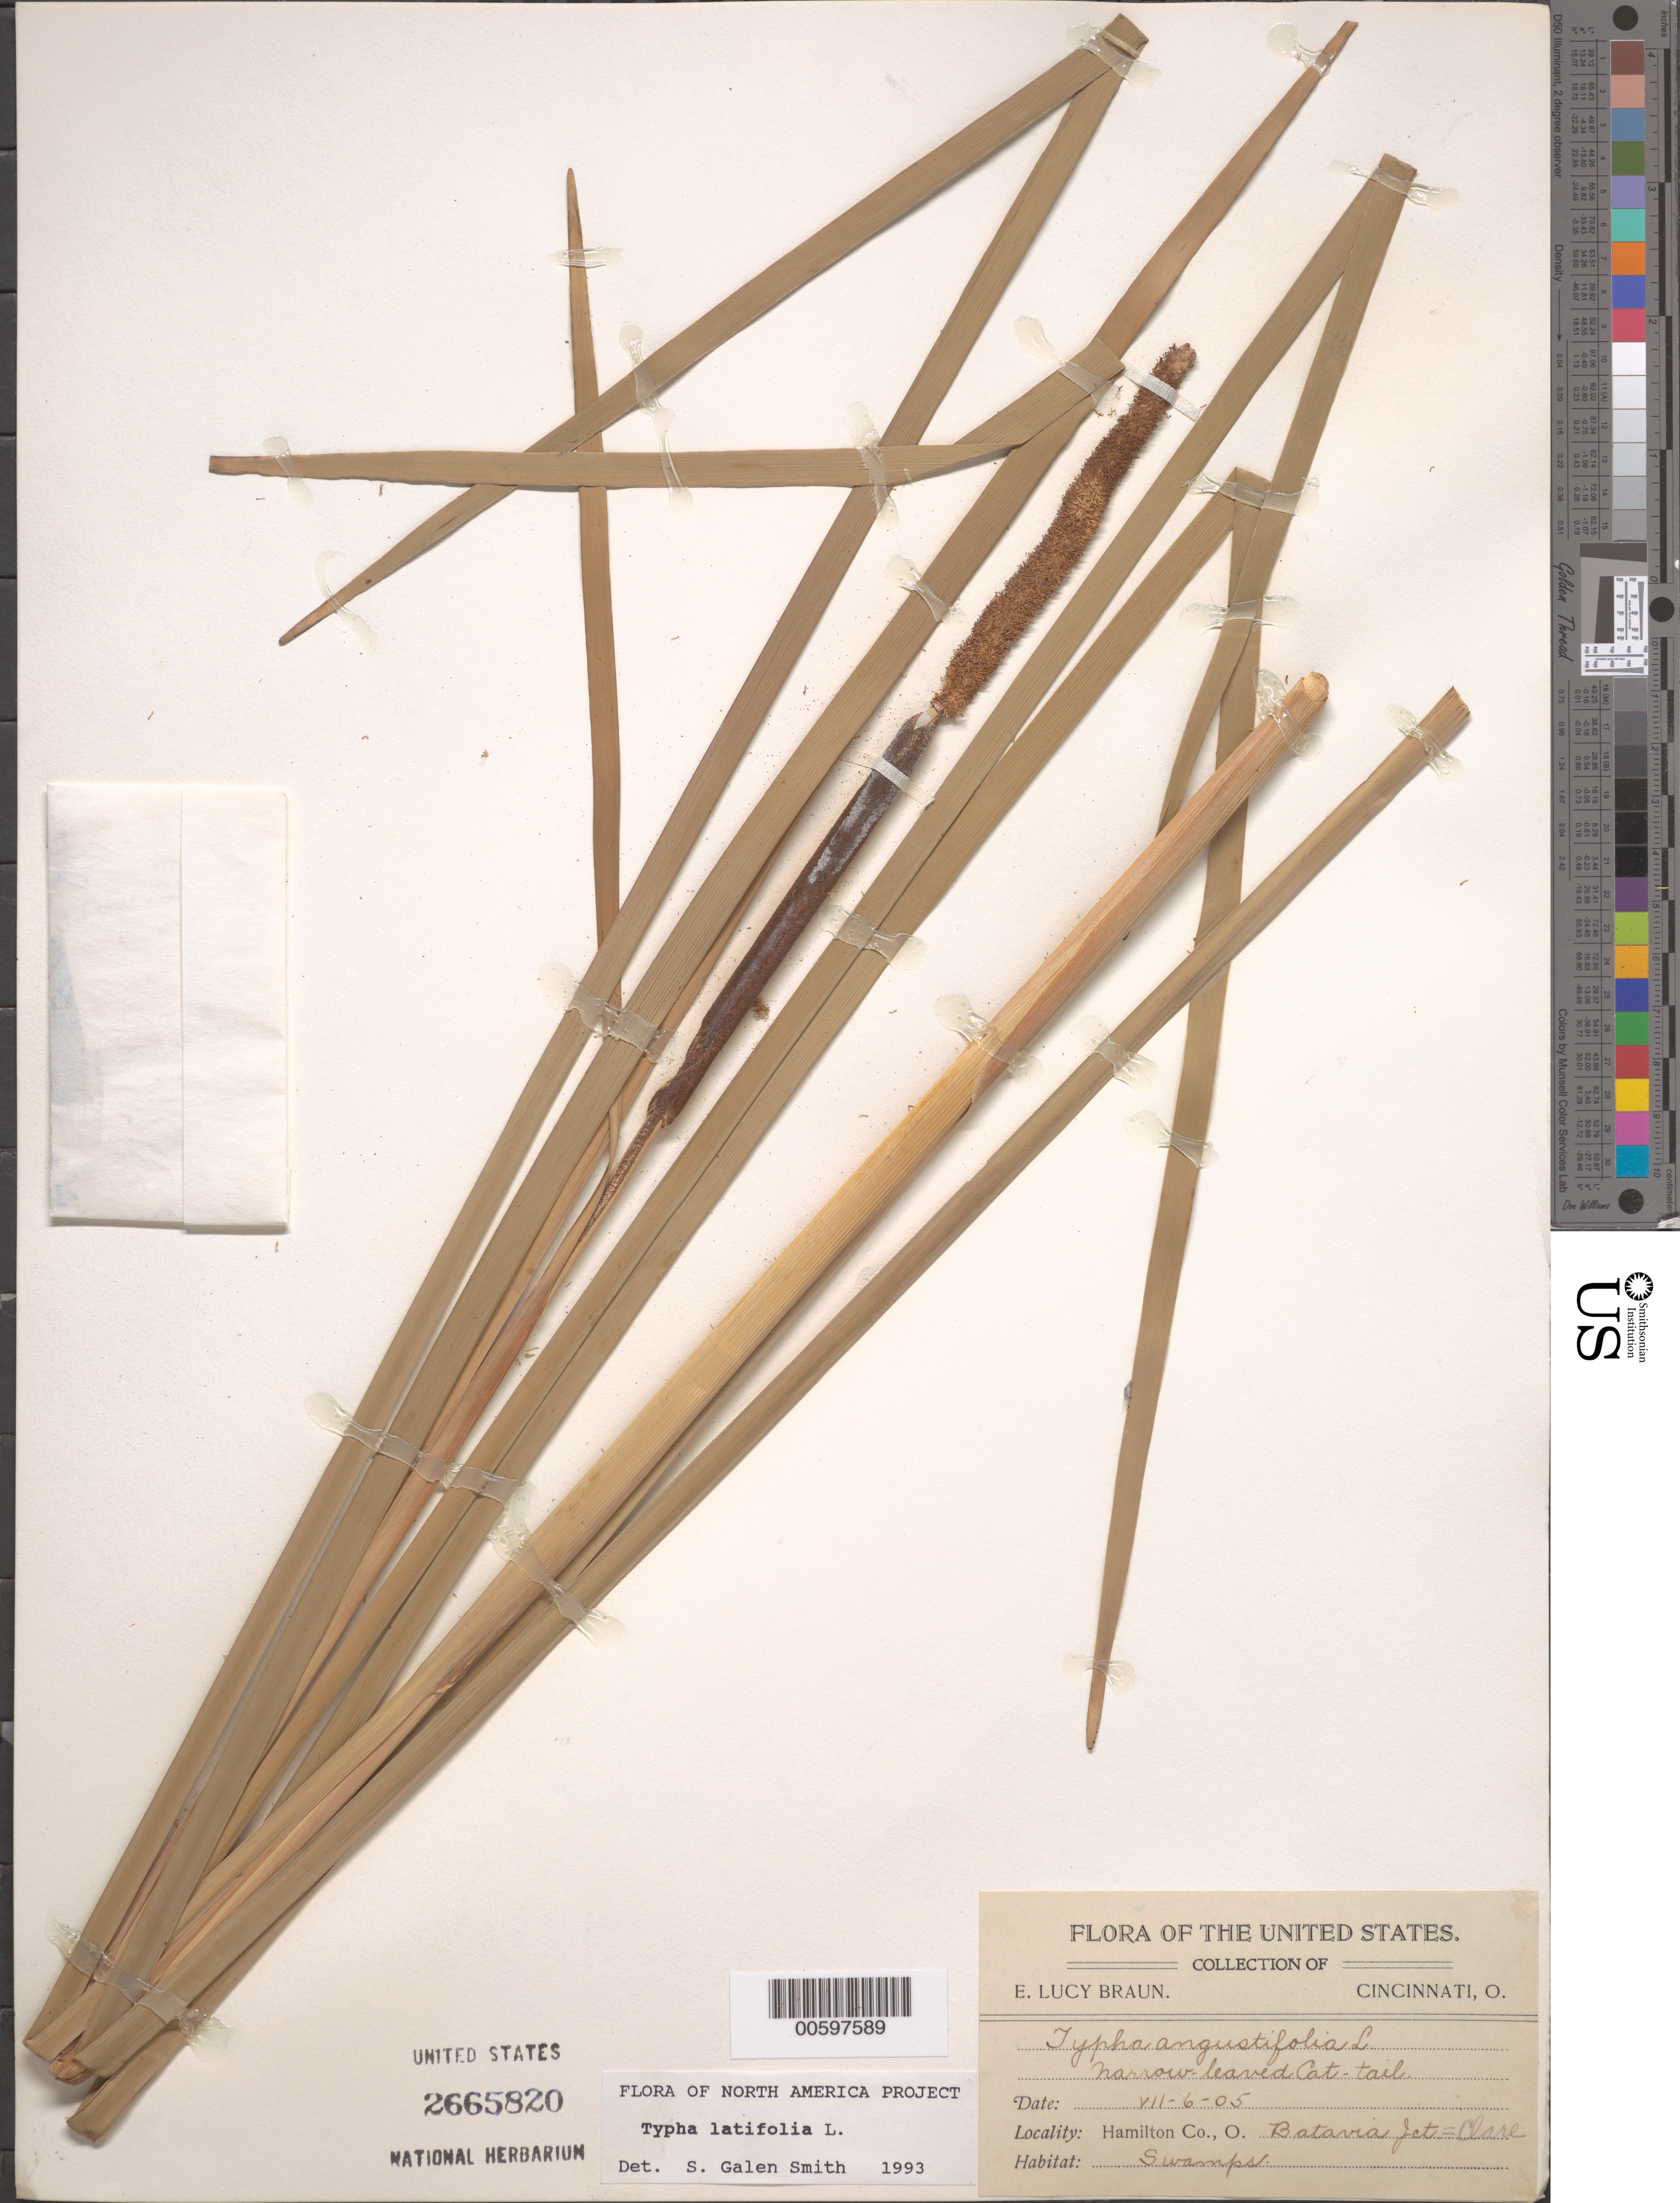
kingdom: Plantae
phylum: Tracheophyta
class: Liliopsida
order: Poales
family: Typhaceae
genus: Typha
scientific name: Typha latifolia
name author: L.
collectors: E. L. Braun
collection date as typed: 06 Jul 1905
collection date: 1905-07-06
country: United States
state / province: Ohio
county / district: Hamilton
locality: Batavia Jct. - Clare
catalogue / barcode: US 2665820